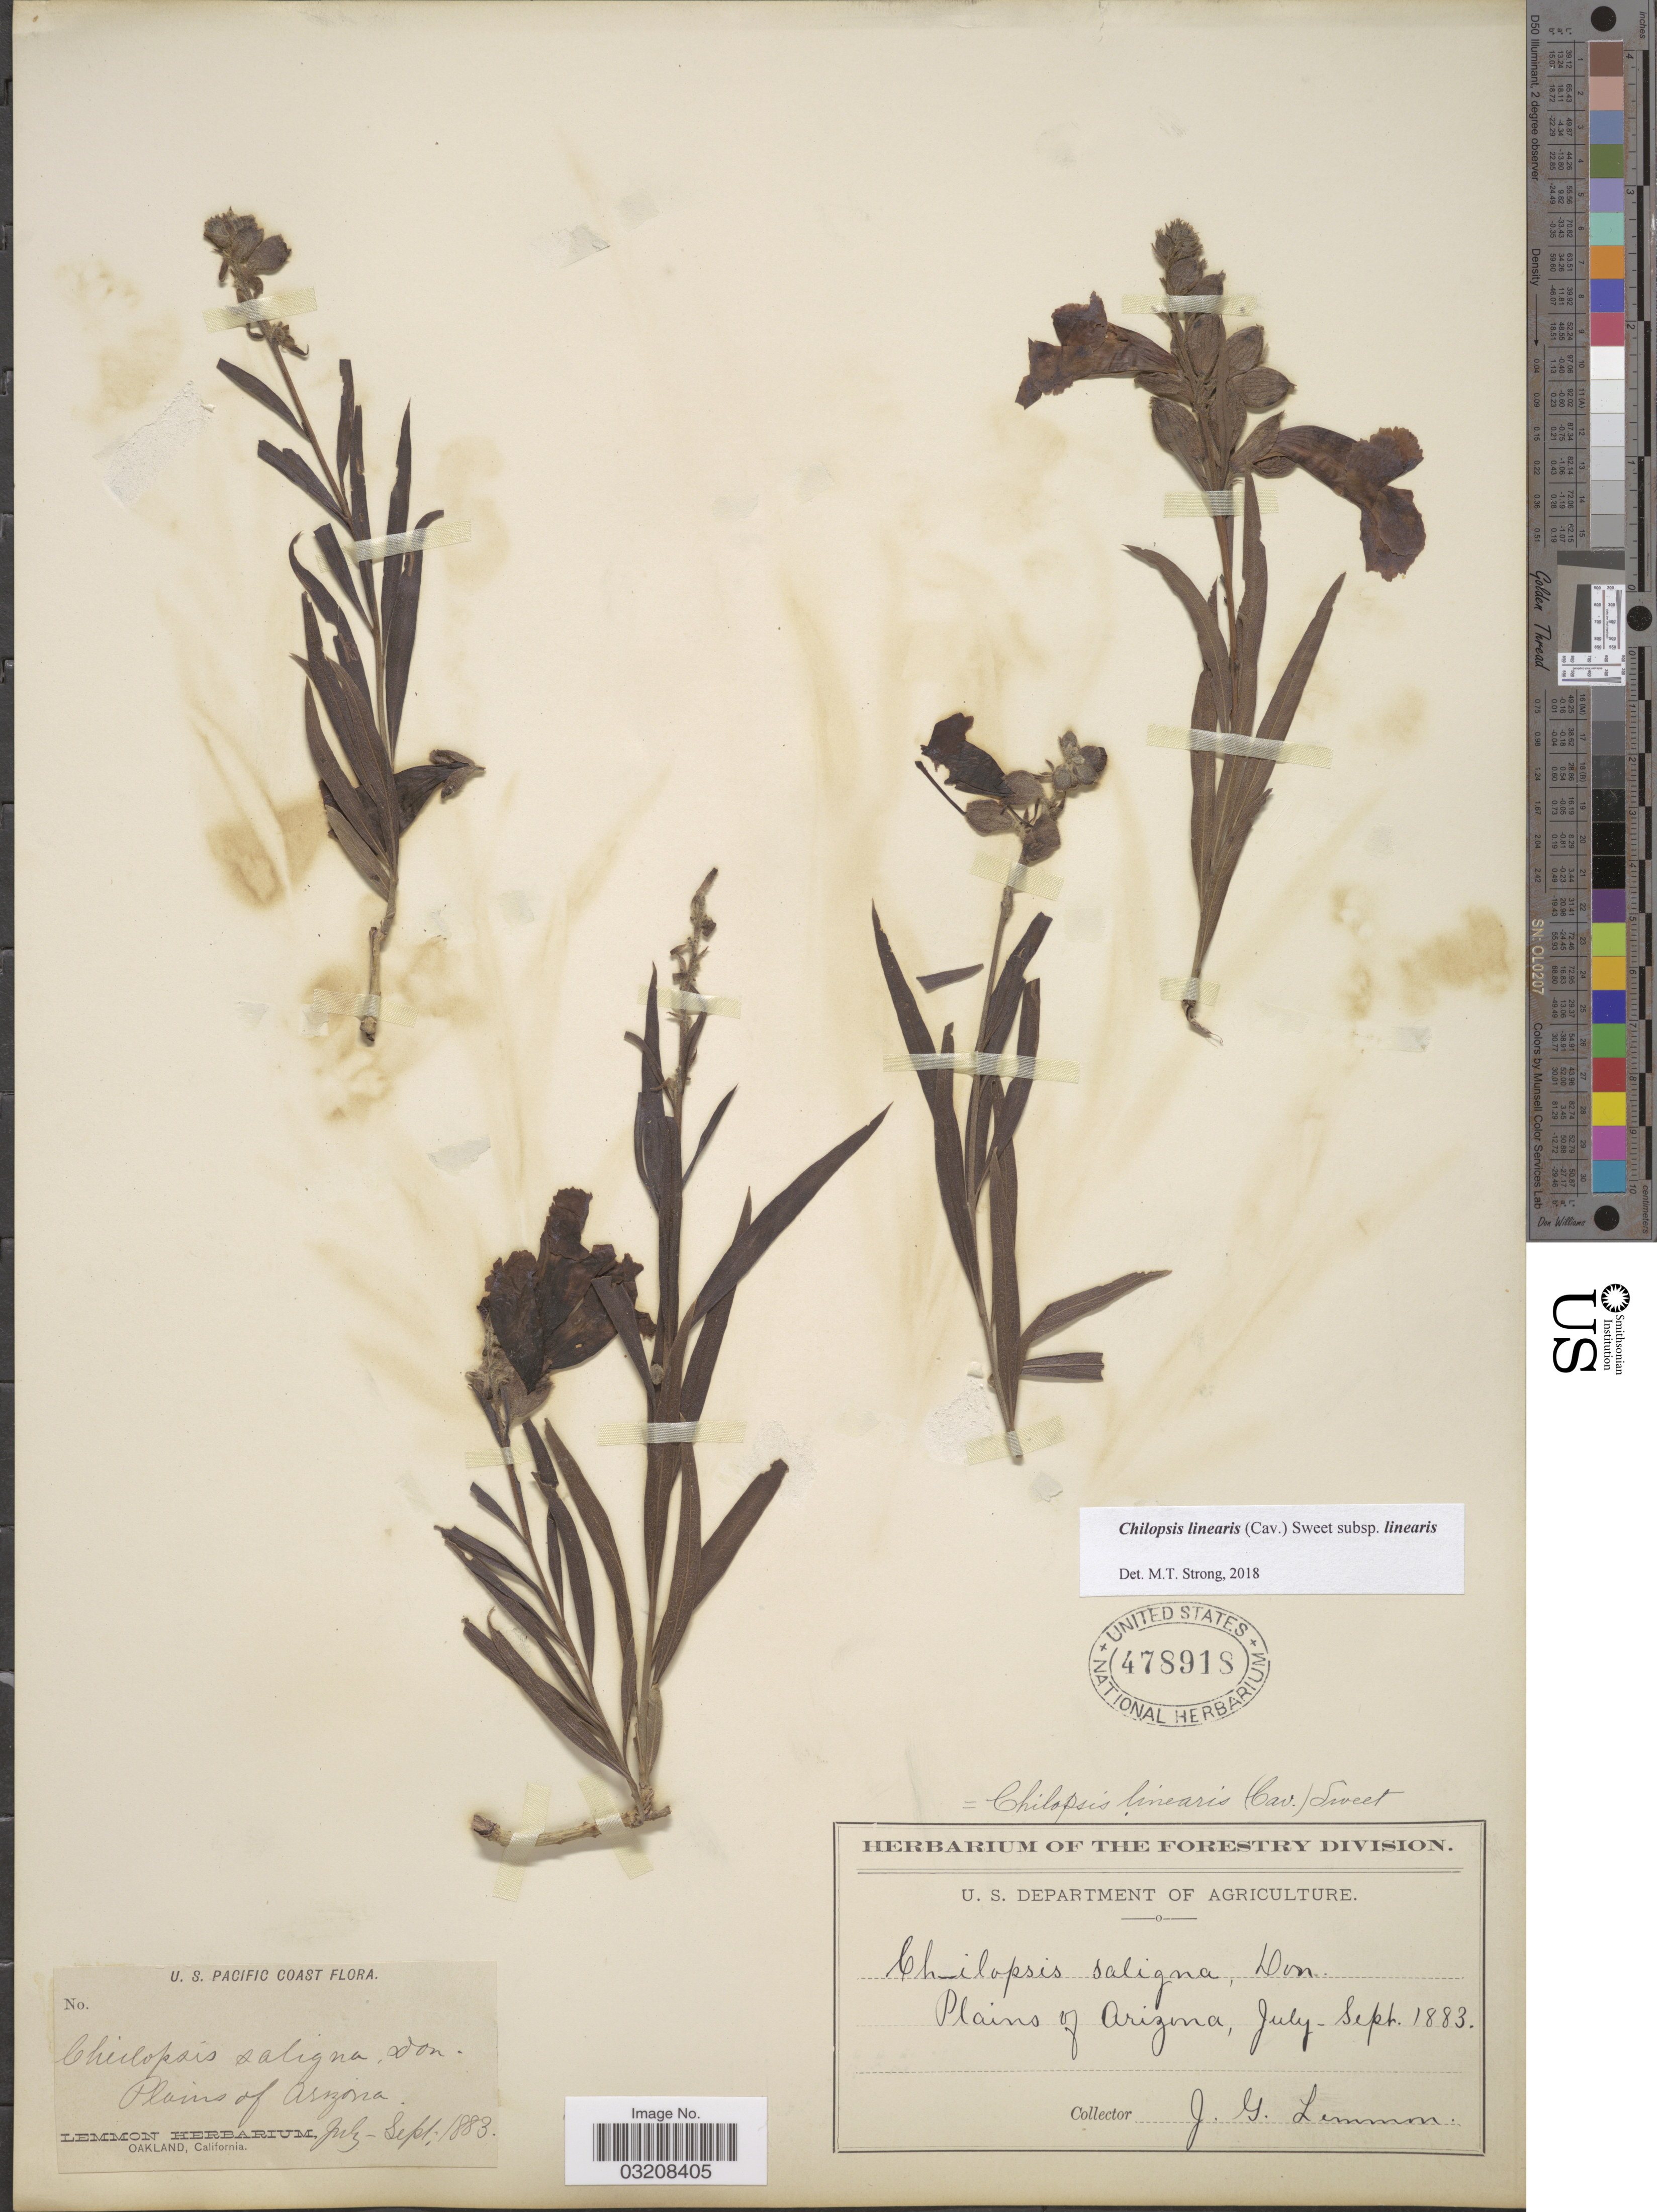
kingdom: Plantae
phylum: Tracheophyta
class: Magnoliopsida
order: Lamiales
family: Bignoniaceae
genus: Chilopsis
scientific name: Chilopsis linearis subsp. linearis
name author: (Cav.) Sweet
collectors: J. Lemmon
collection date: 1883-07/1883-09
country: United States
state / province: Arizona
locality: U.S. Pacific Coast. Plains of Arizona.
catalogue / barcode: US 478918